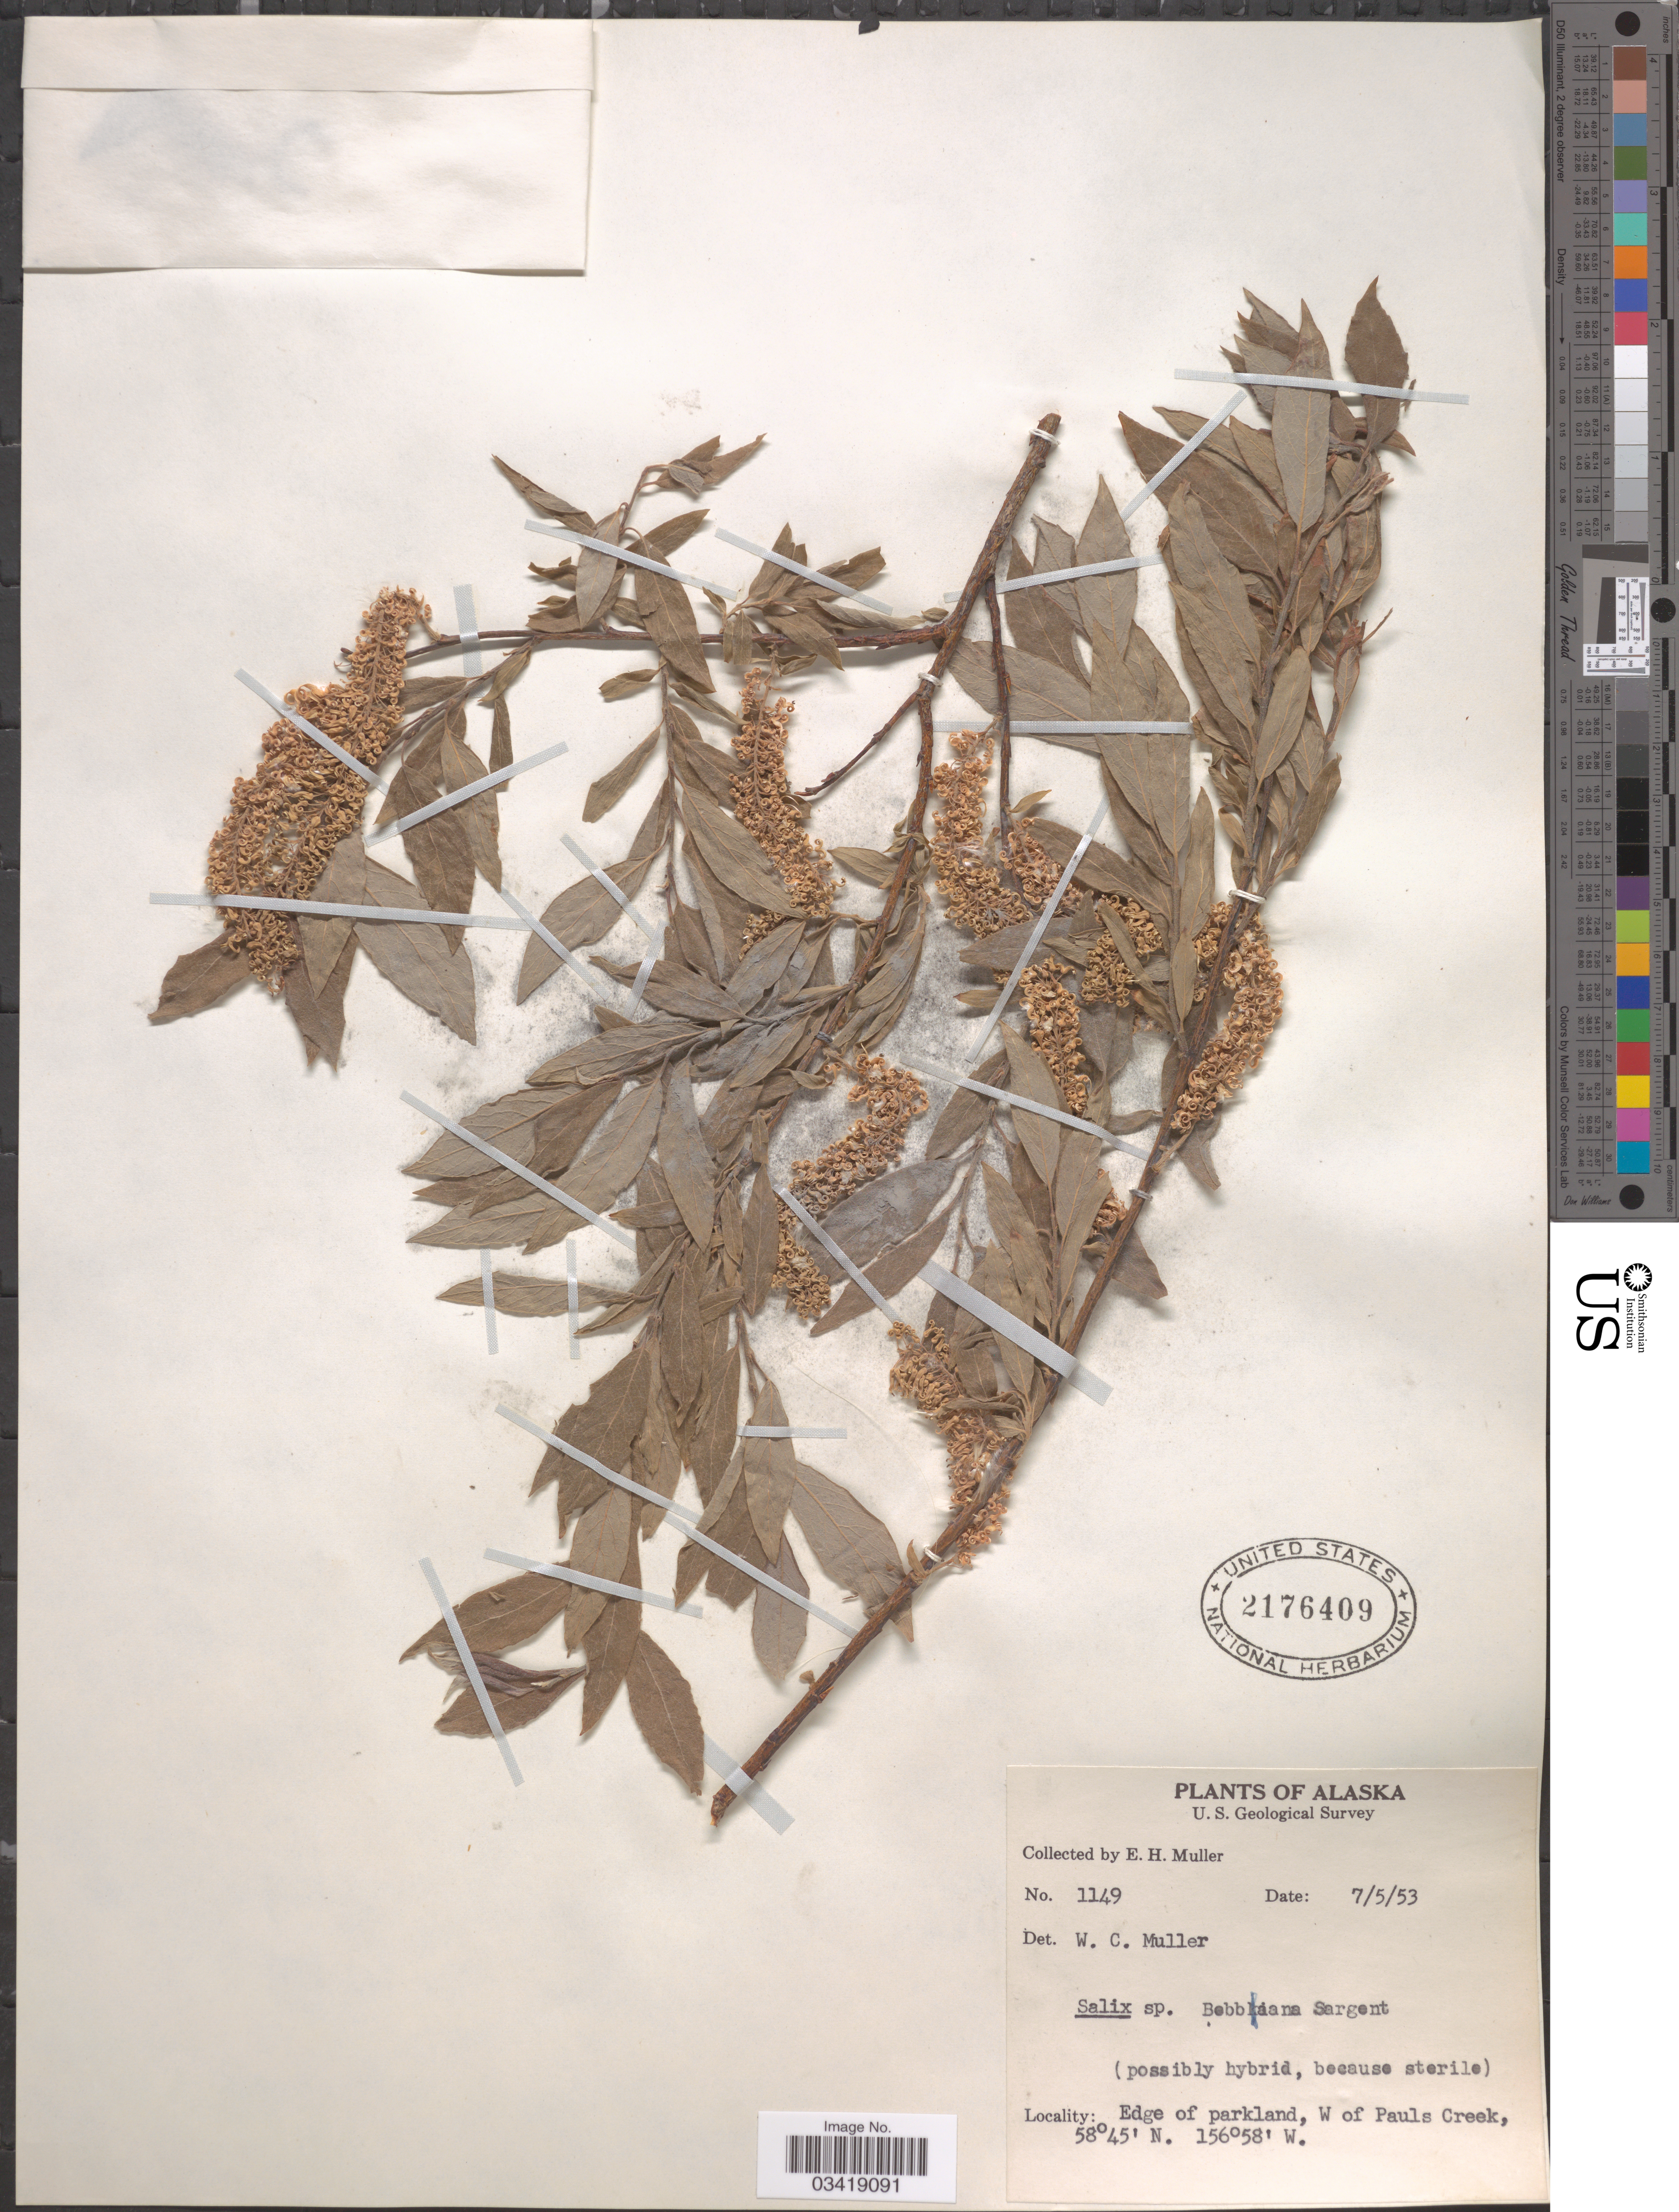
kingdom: Plantae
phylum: Tracheophyta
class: Magnoliopsida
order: Malpighiales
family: Salicaceae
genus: Salix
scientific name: Salix bebbiana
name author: Sarg.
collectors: E. H. Muller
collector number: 1149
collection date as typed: Transcribed d/m/y: 5/7/53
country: United States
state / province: Alaska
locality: Edge of parkland, W of Pauls Creek.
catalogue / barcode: US 2176409